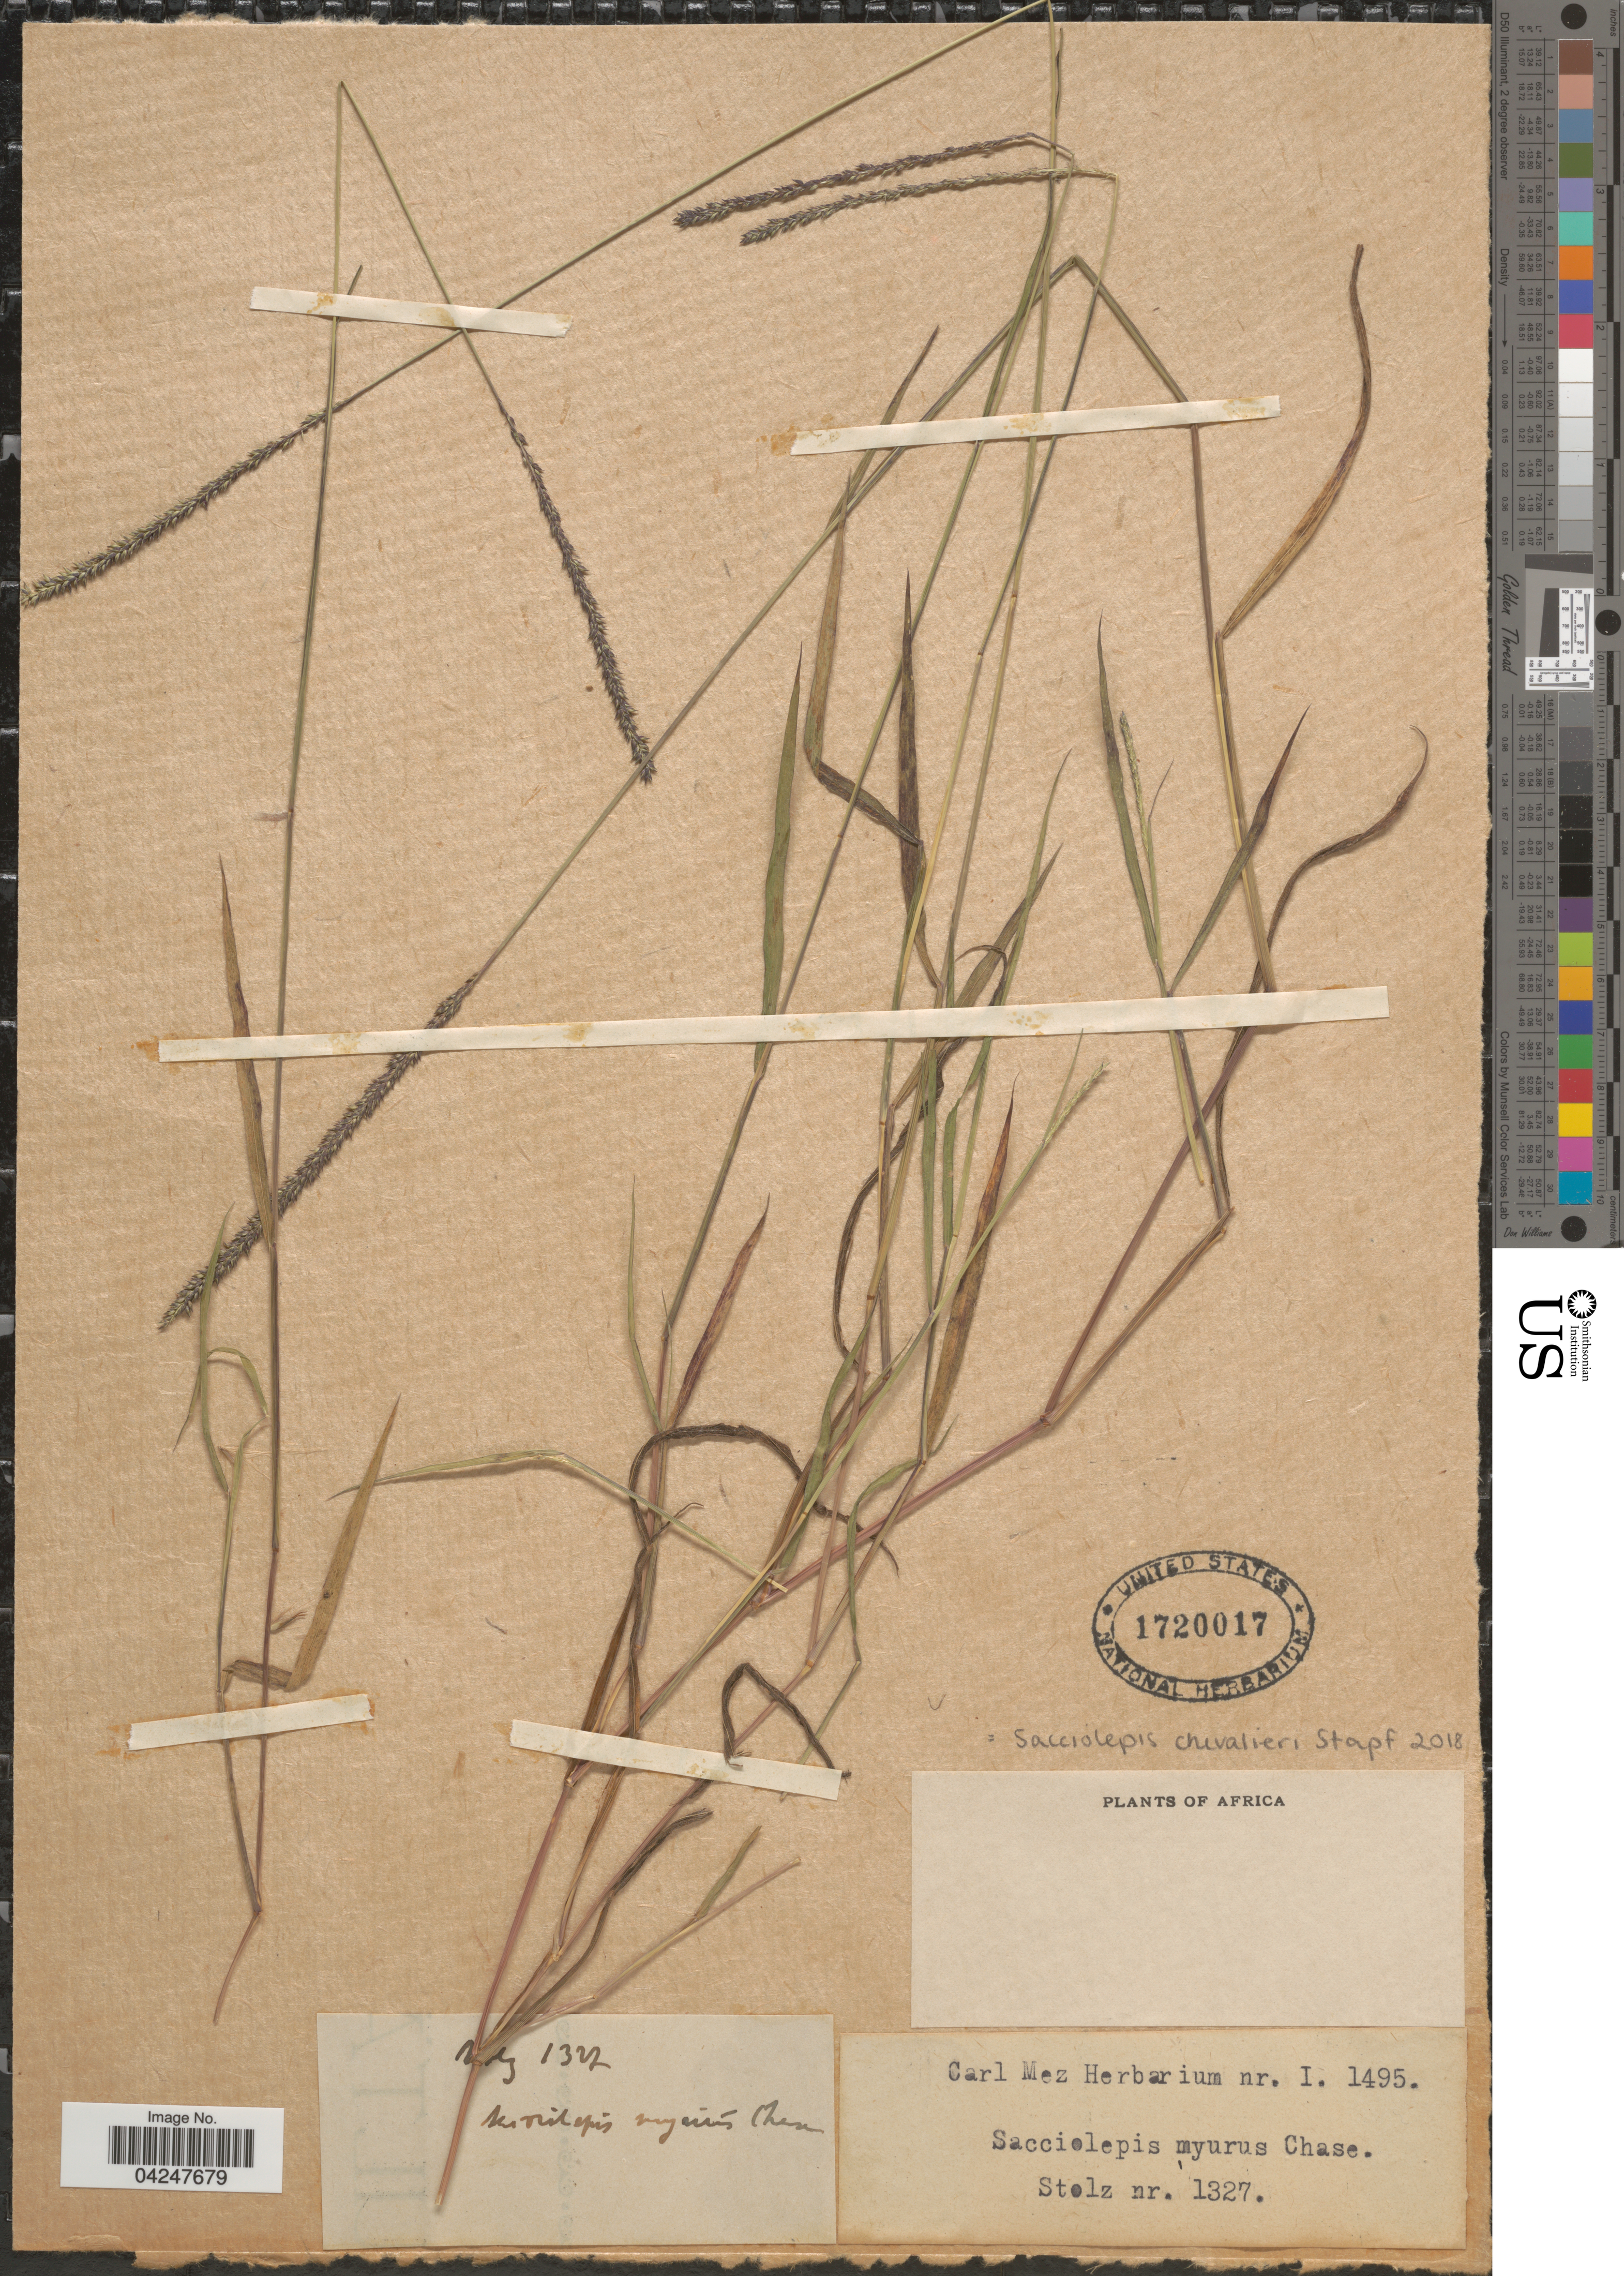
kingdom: Plantae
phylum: Tracheophyta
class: Liliopsida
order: Poales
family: Poaceae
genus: Sacciolepis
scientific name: Sacciolepis chevalieri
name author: Stapf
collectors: Stolz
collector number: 1327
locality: Africa.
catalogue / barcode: US 1720017